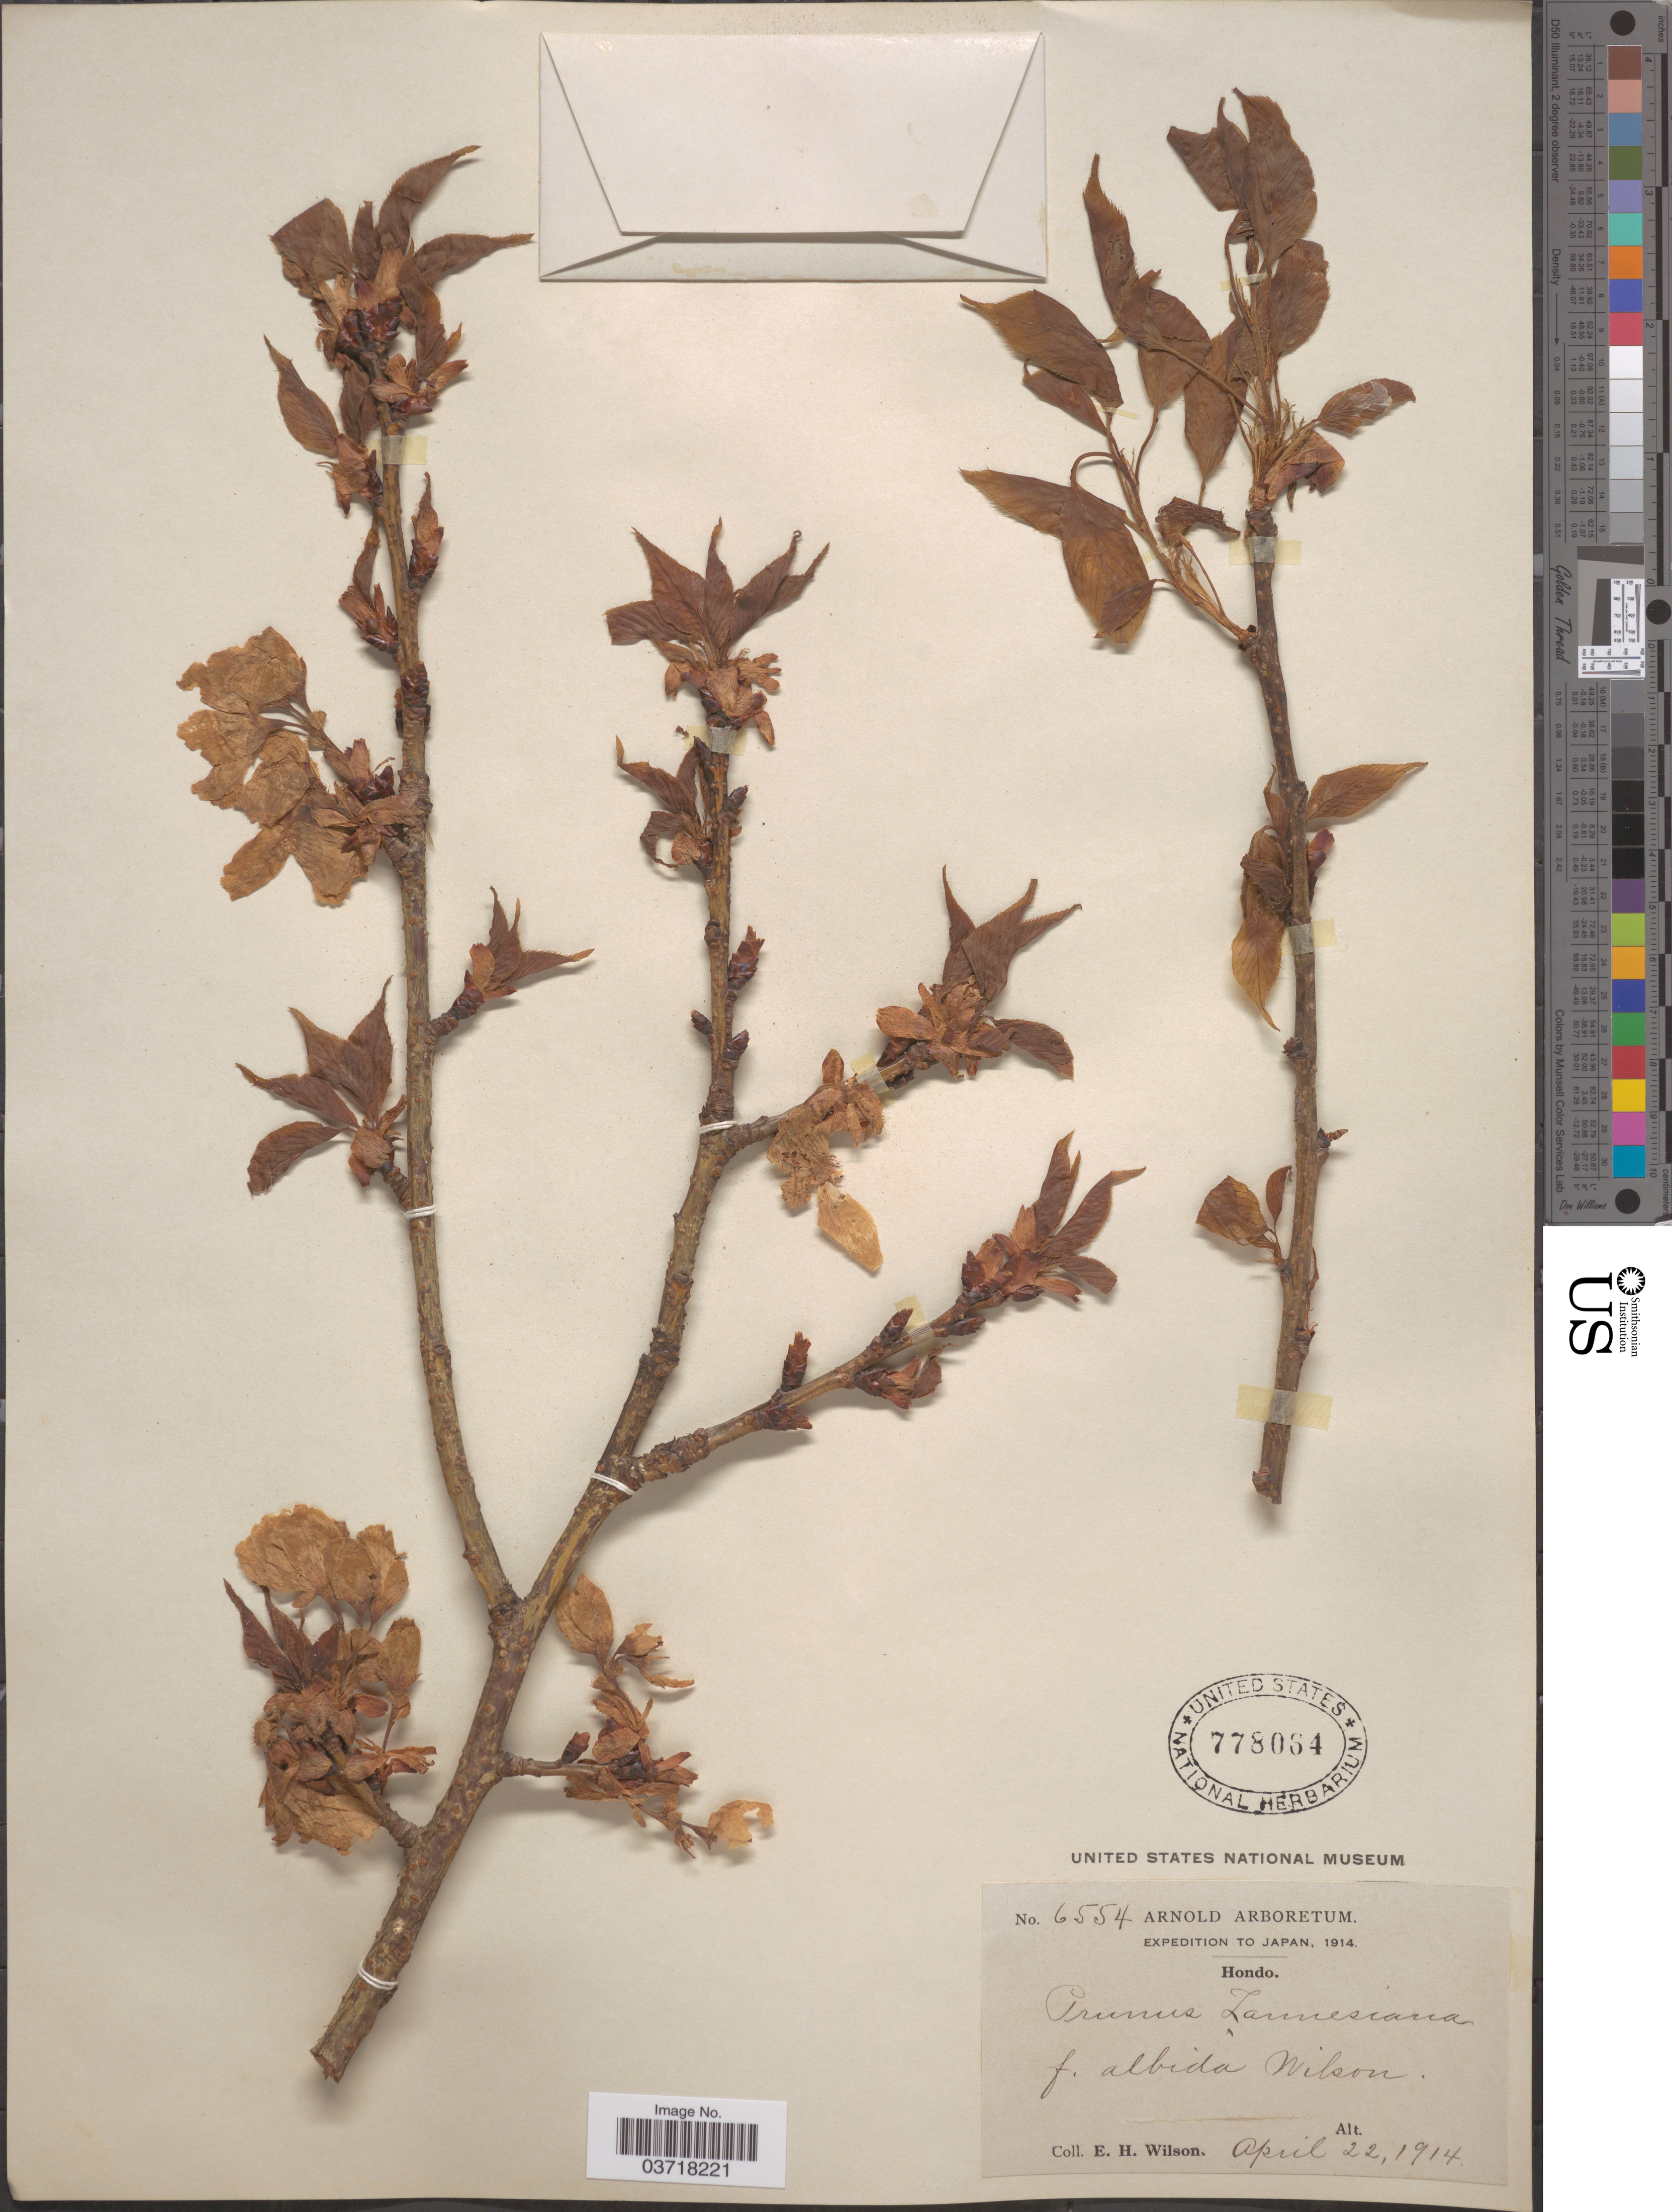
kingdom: Plantae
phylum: Tracheophyta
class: Magnoliopsida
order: Rosales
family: Rosaceae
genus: Prunus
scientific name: Prunus serrulata var. lannesiana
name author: (Carrière) Makino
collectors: E. Wilson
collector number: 6554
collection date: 1914-04-22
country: Japan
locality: Hondo.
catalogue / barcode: US 778064